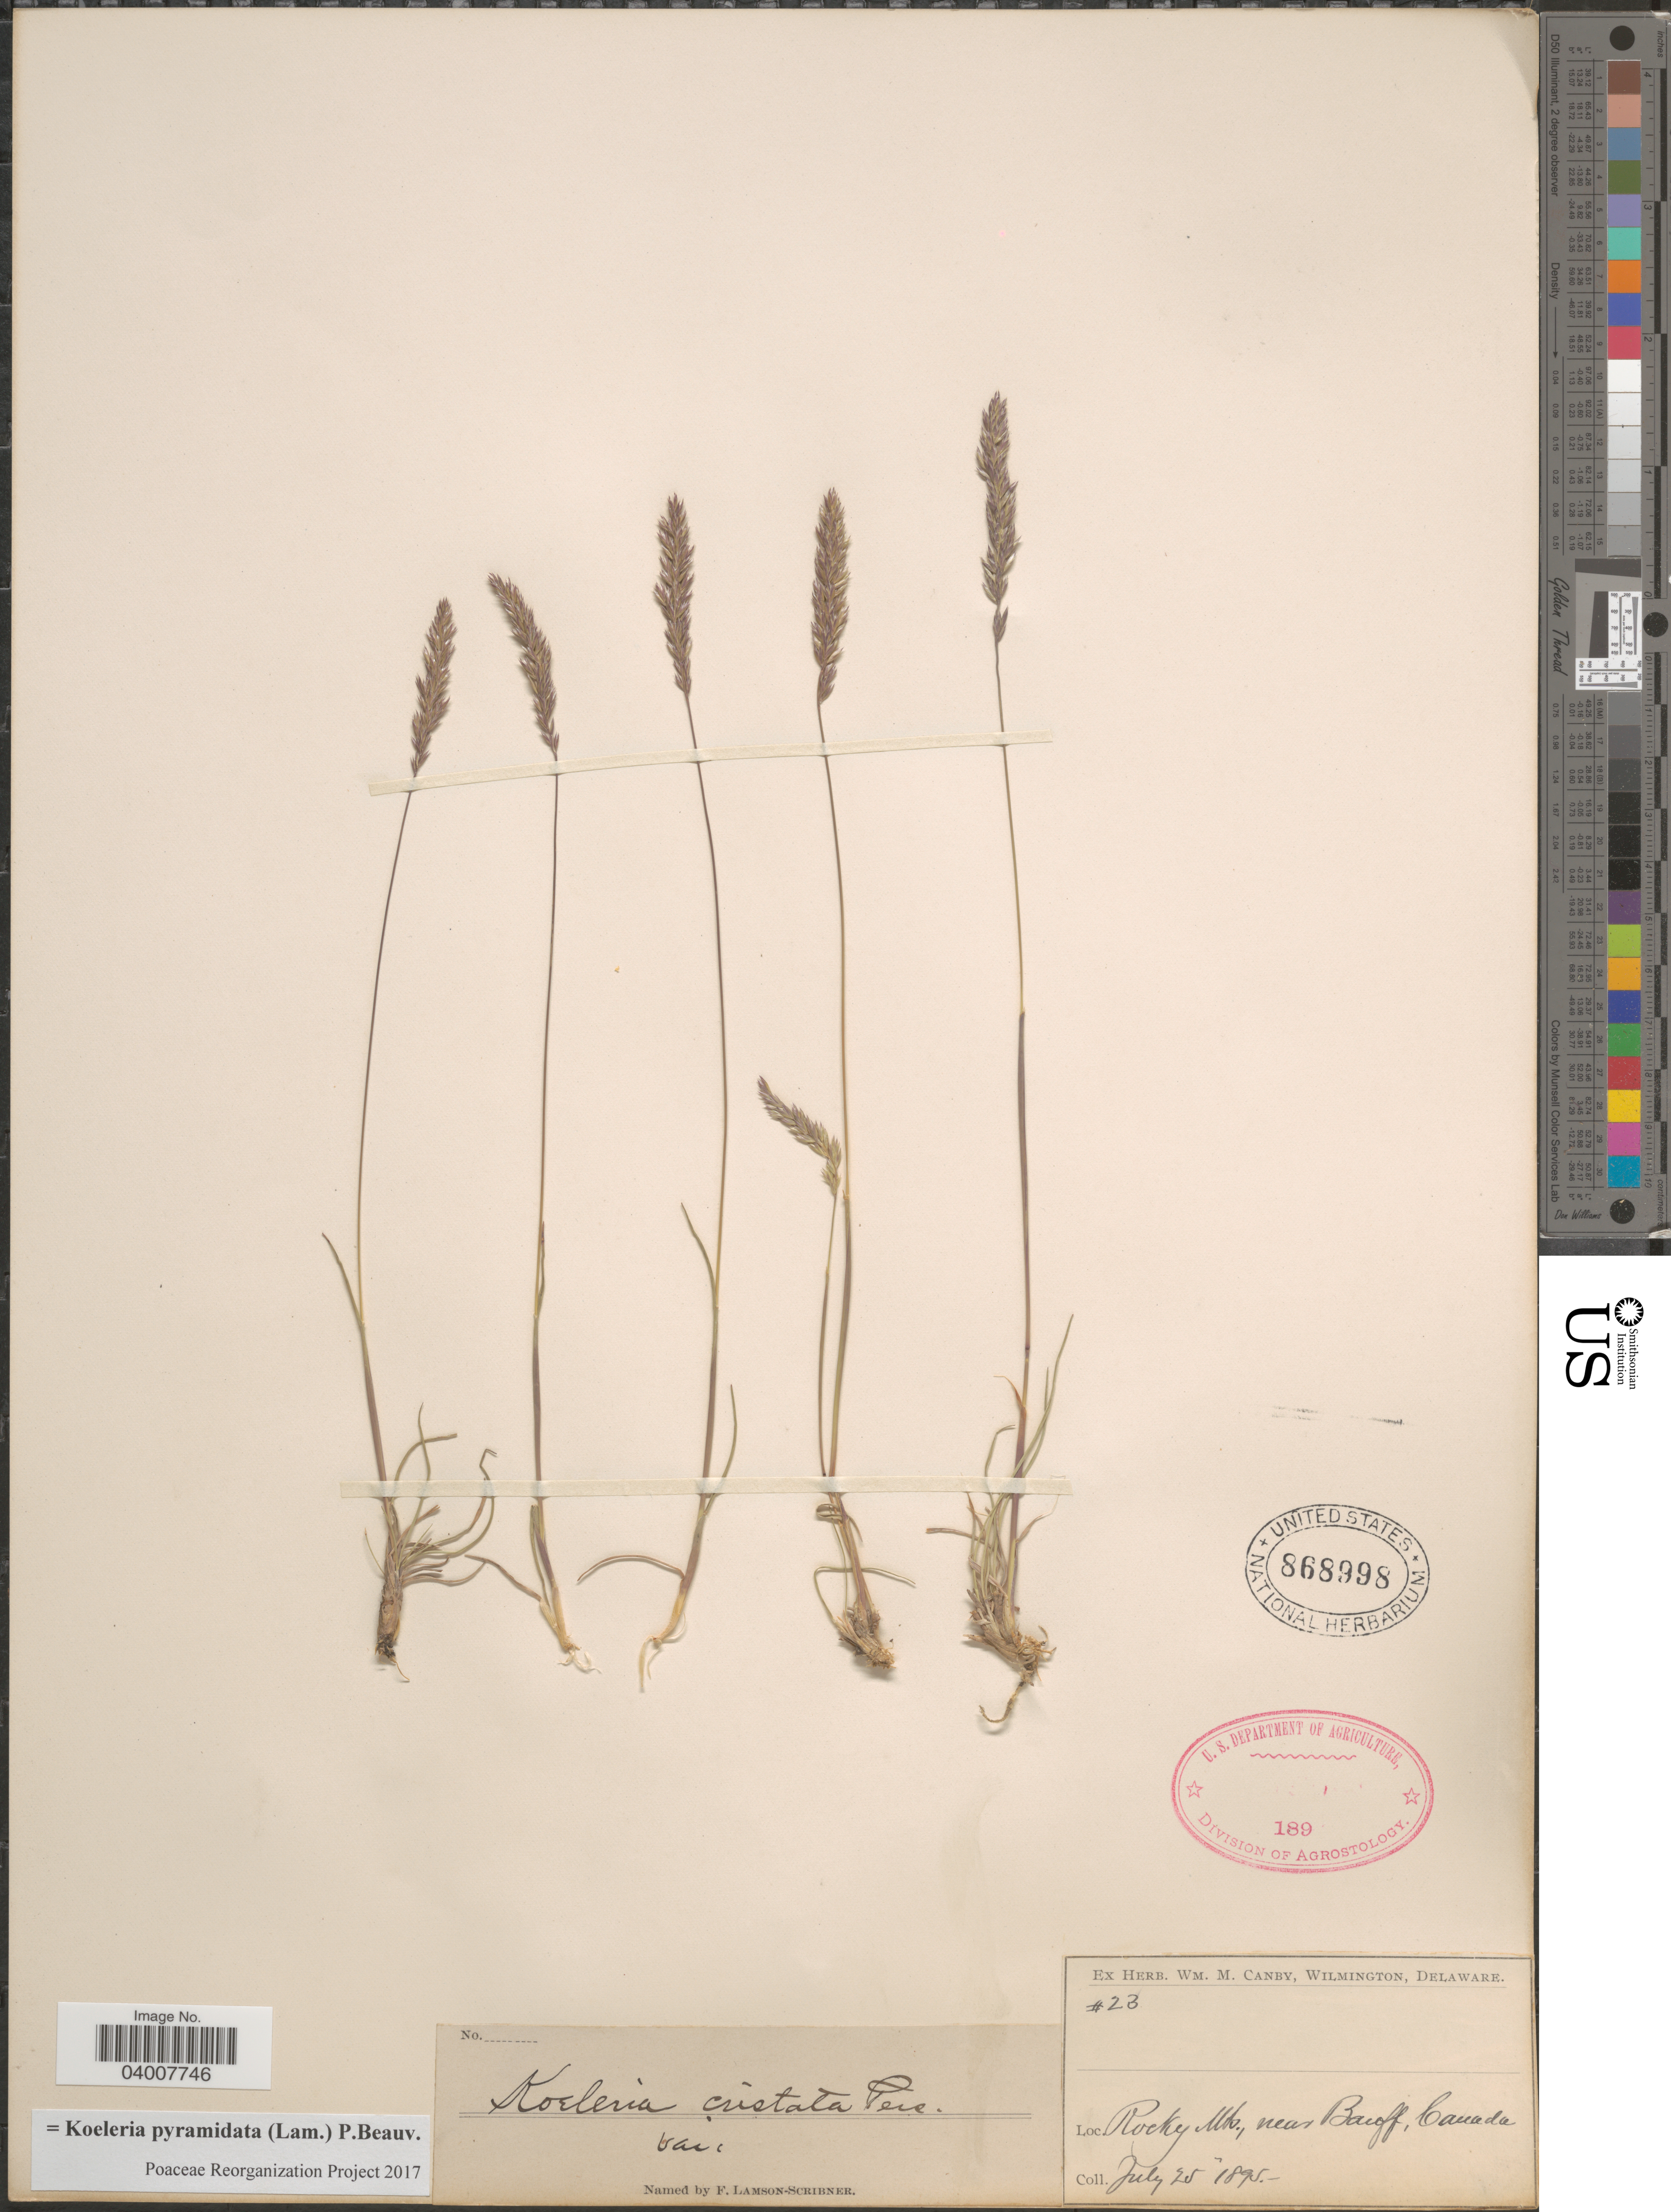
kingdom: Plantae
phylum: Tracheophyta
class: Liliopsida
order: Poales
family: Poaceae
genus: Koeleria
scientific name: Koeleria pyramidata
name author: (Lam.) P. Beauv.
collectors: ex herb. W.M. Canby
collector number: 23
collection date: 1895-07-25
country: Canada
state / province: Alberta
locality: Rocky Mts., near Banff.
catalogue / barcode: US 868998